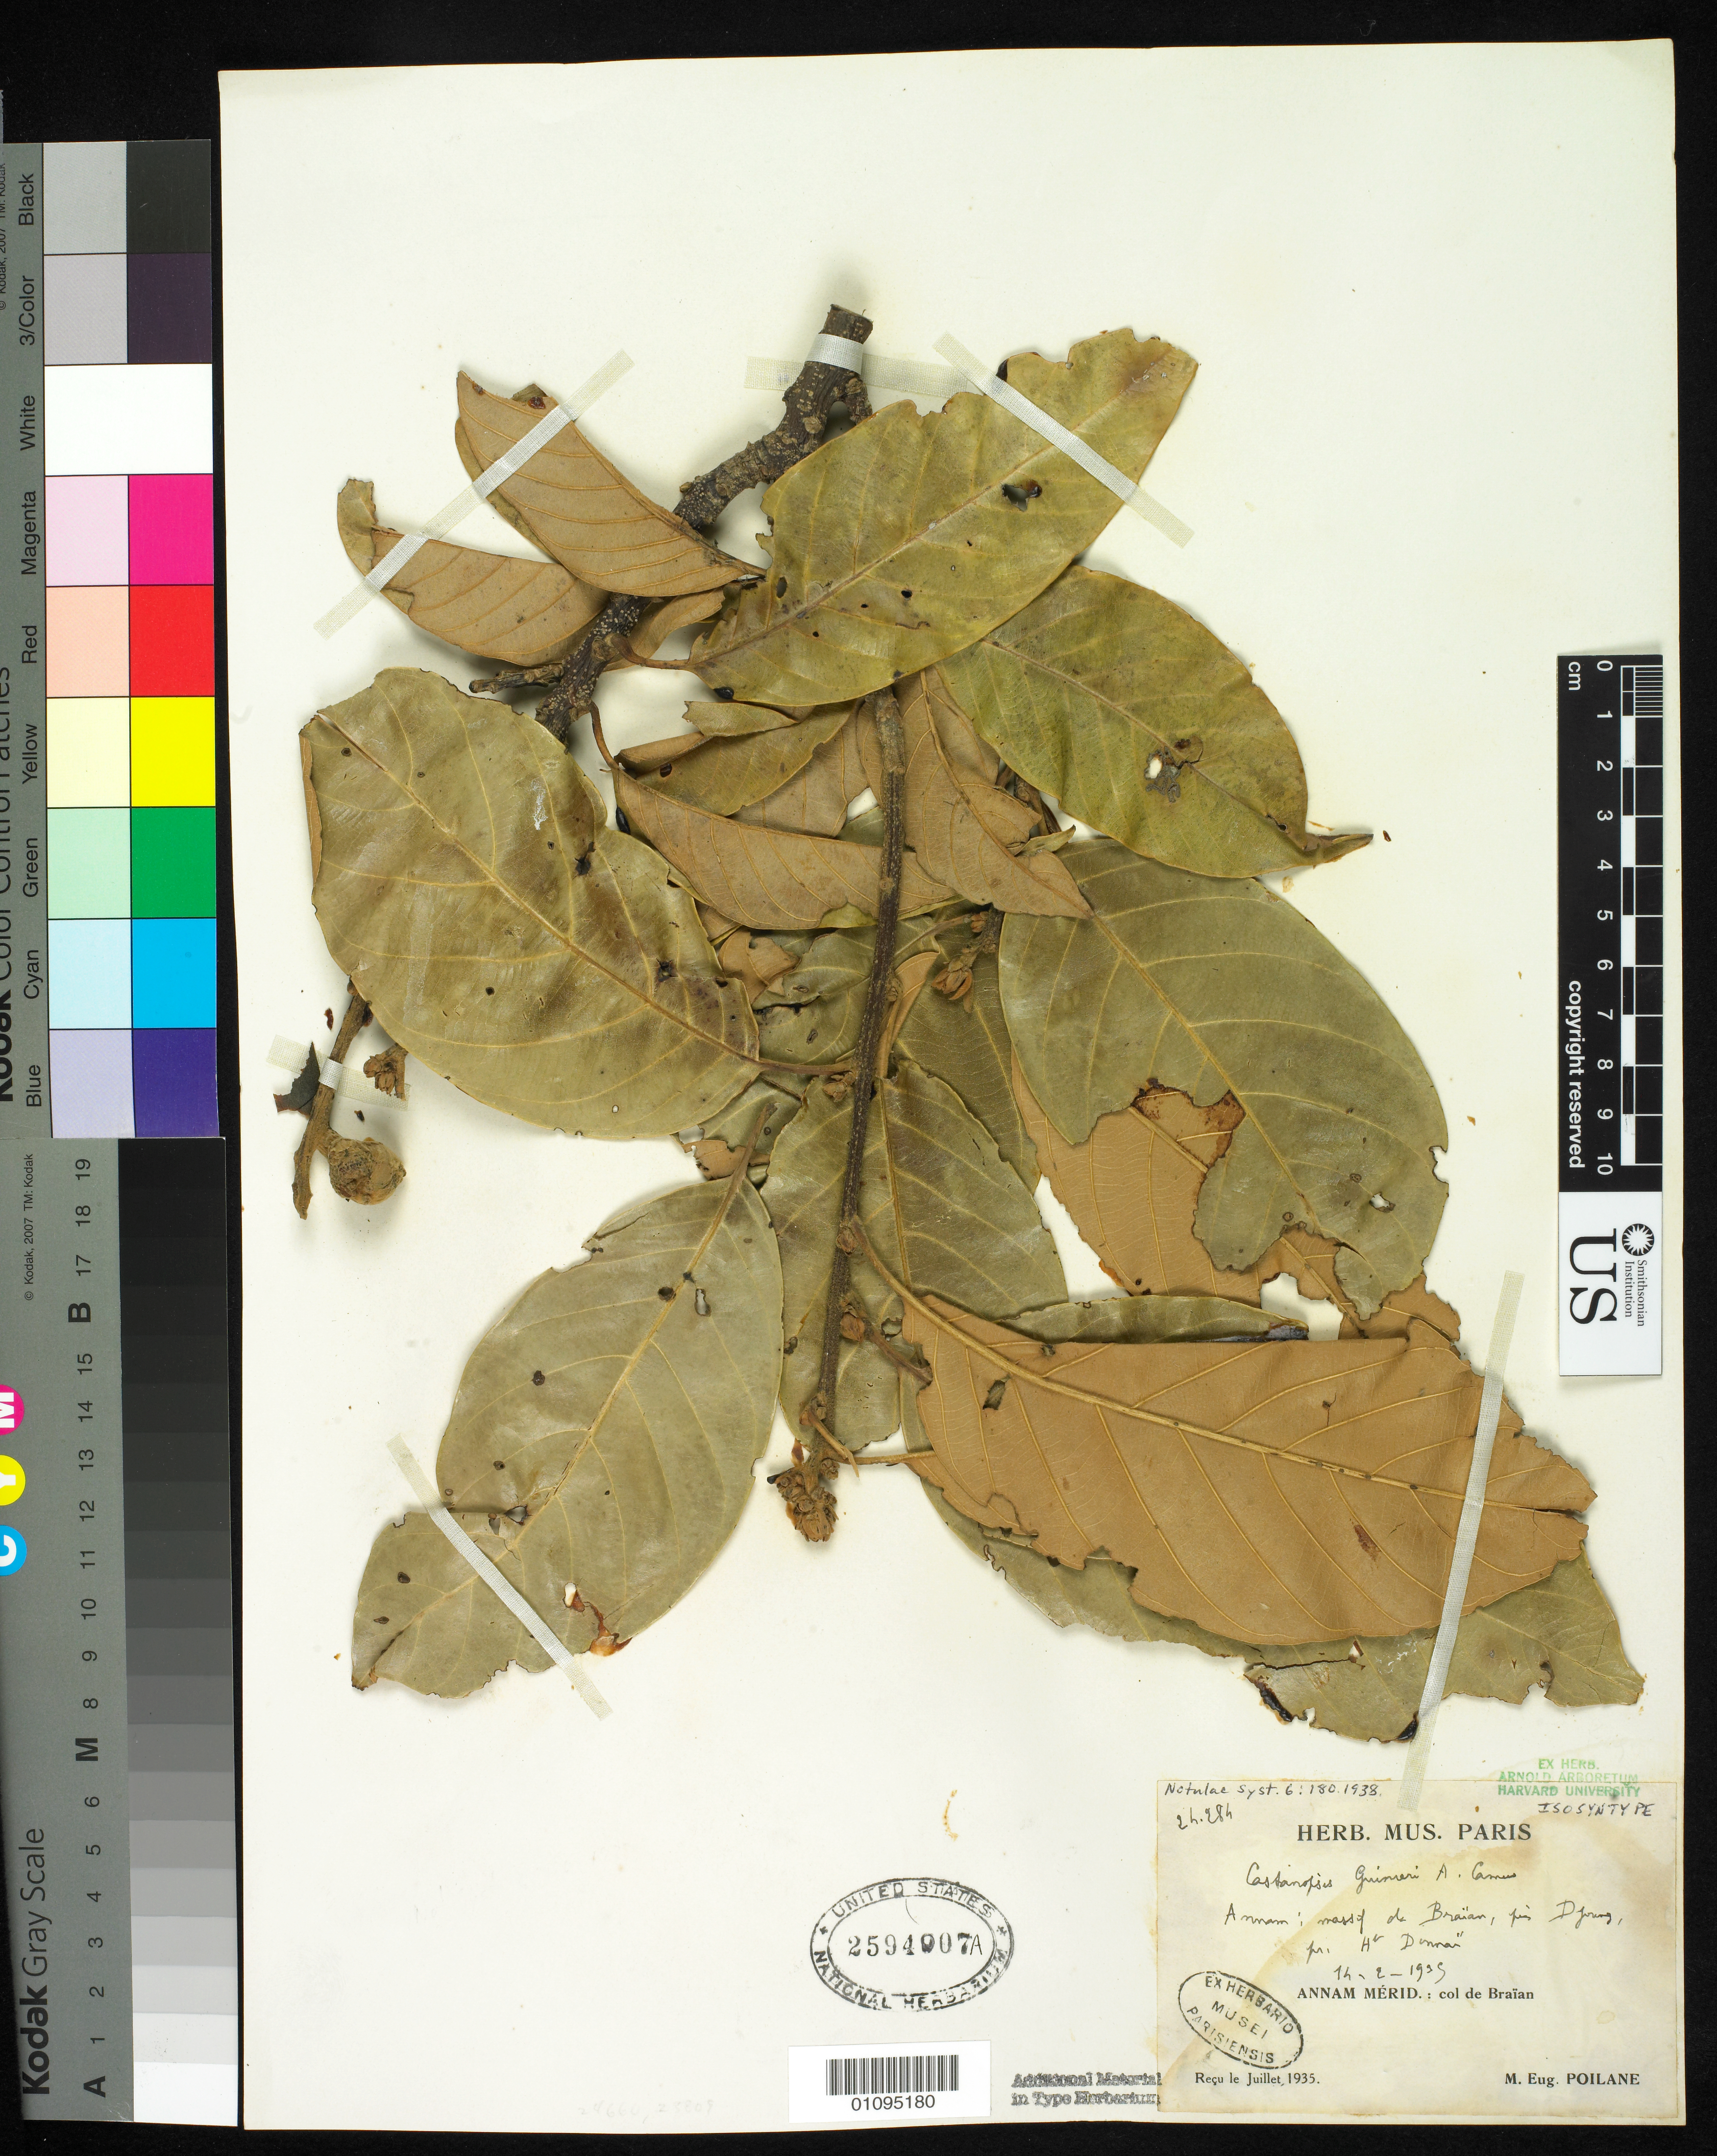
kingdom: Plantae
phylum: Tracheophyta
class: Magnoliopsida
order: Fagales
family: Fagaceae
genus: Castanopsis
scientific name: Castanopsis guinieri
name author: A. Camus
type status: Isosyntype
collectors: E. Poilane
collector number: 24284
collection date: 1935-02-14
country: Vietnam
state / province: Haut-Donnai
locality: Annam: Massif du Brainan, Djiring.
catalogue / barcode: US 2594007A